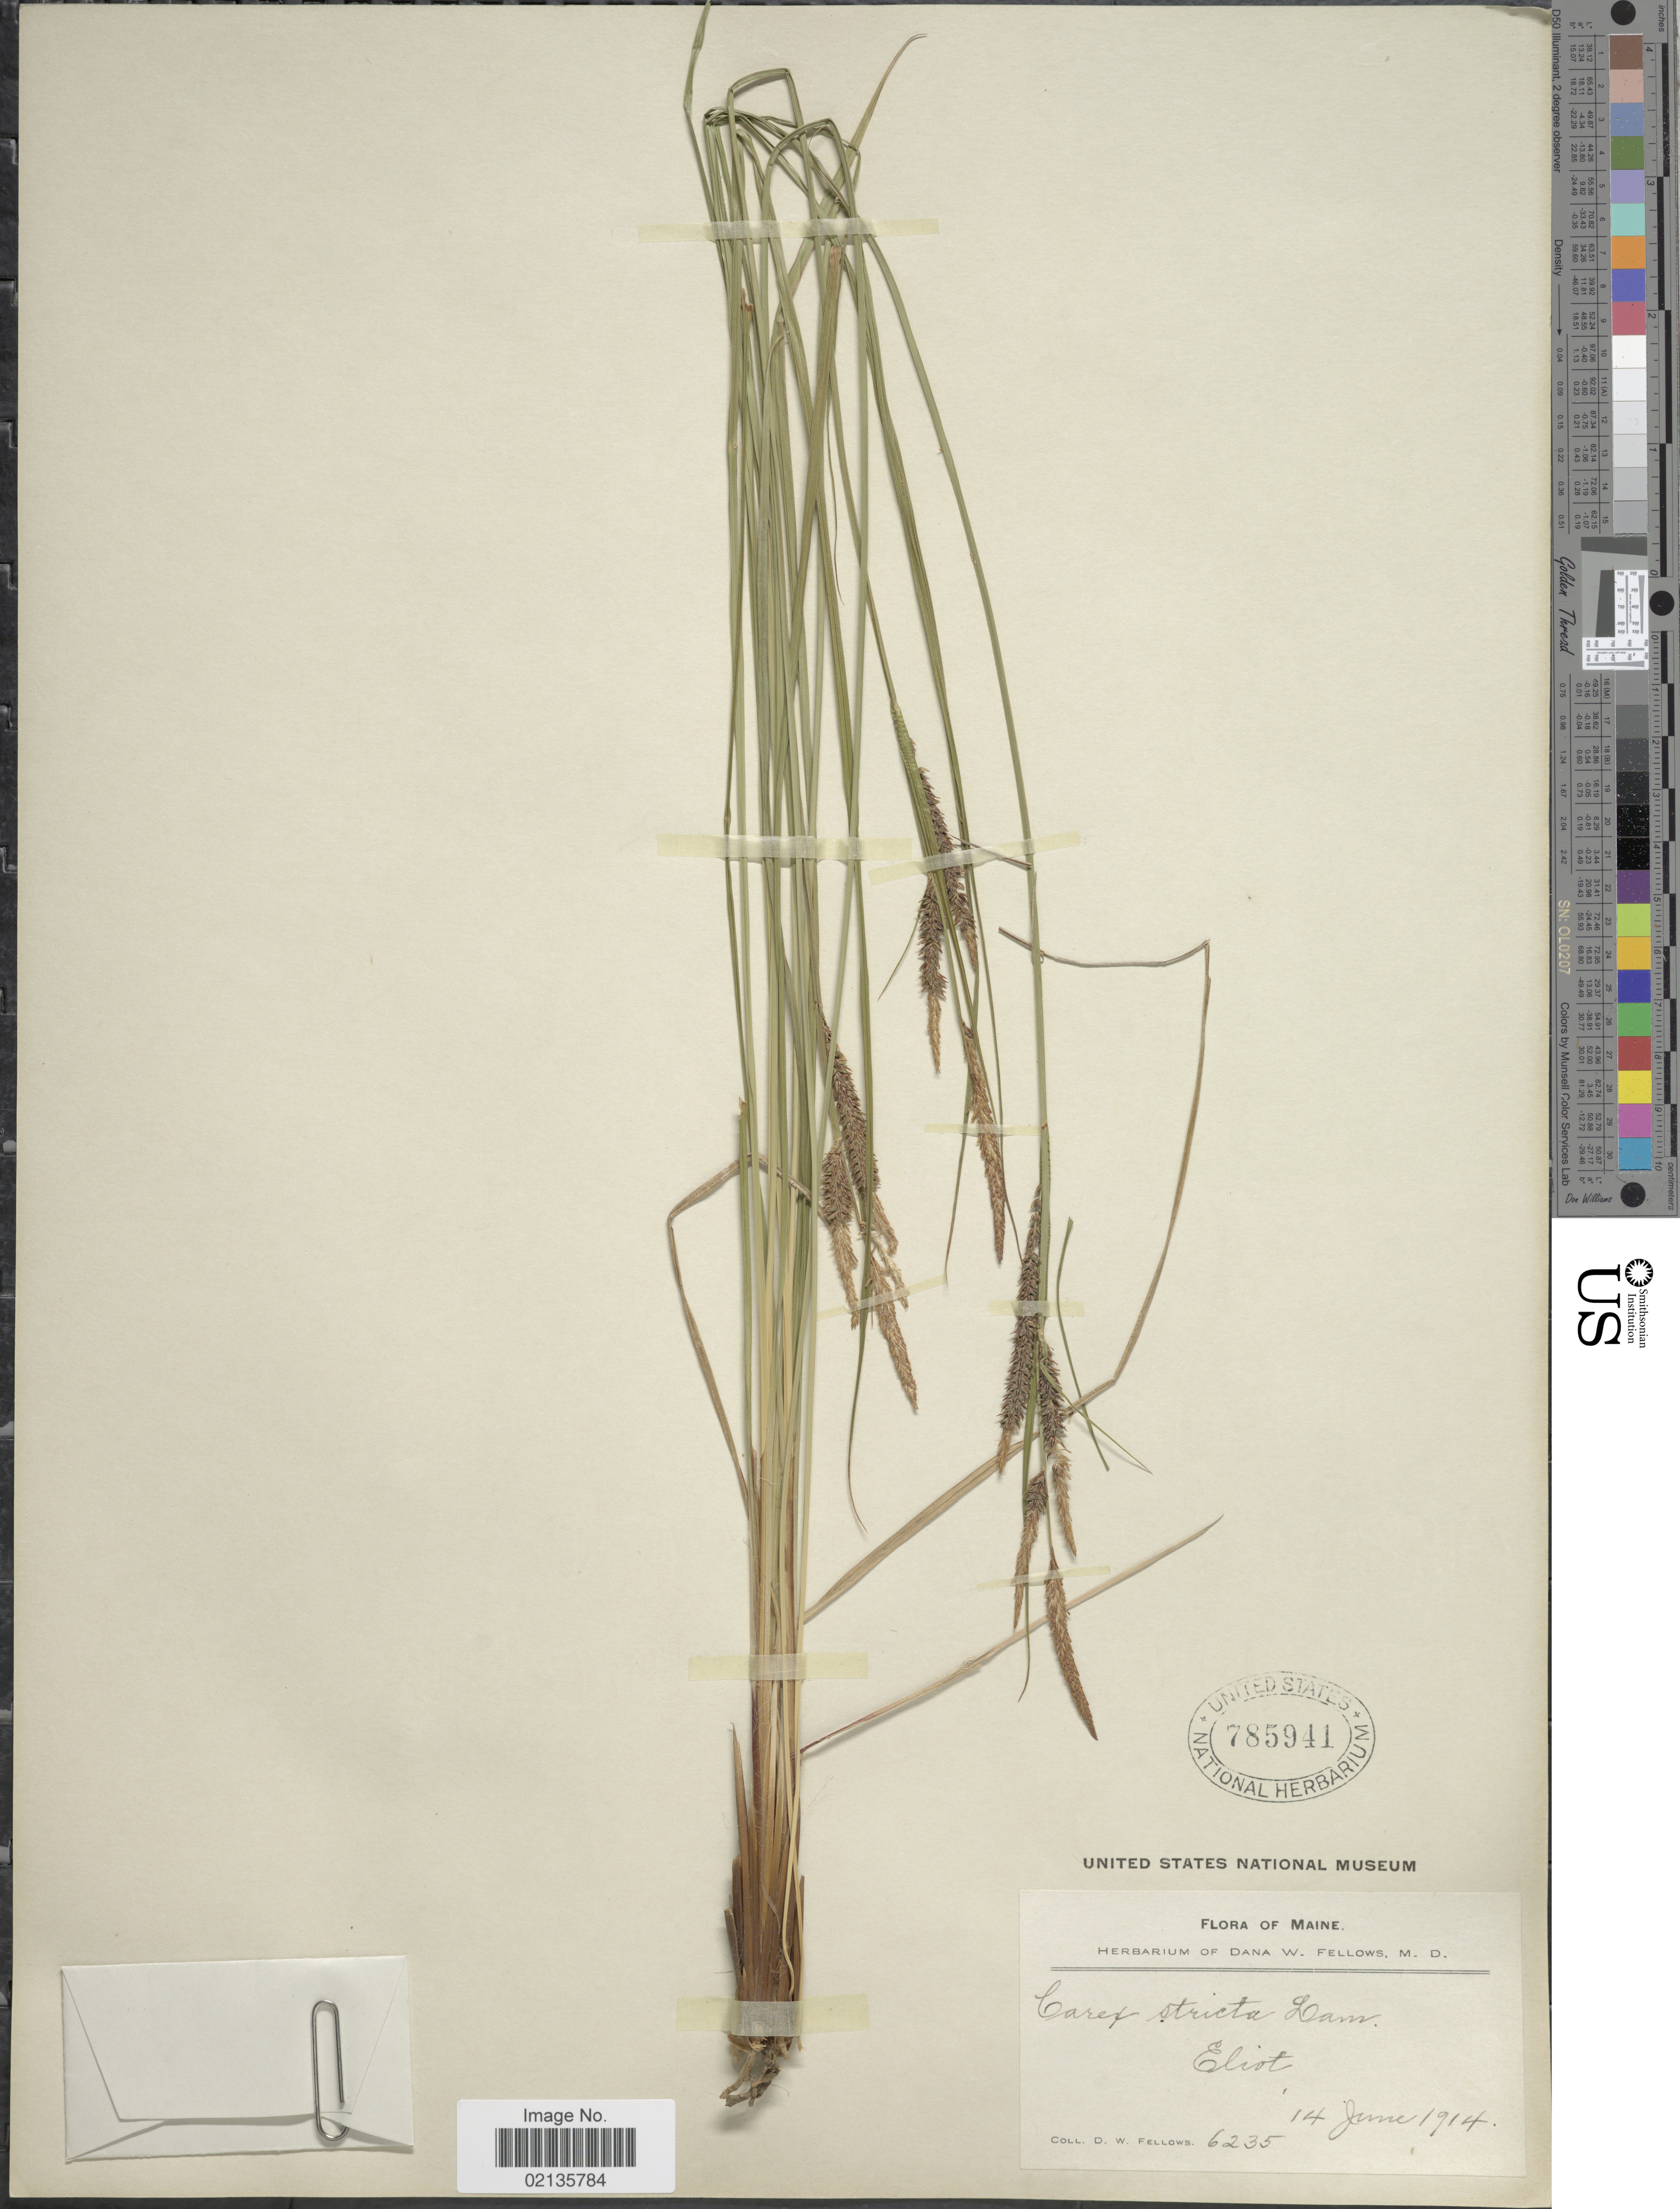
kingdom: Plantae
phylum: Tracheophyta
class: Liliopsida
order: Poales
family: Cyperaceae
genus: Carex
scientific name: Carex stricta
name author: Lam.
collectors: D. W. Fellows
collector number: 6235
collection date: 1914-06-14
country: United States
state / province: Maine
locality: Eliot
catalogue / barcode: US 785941